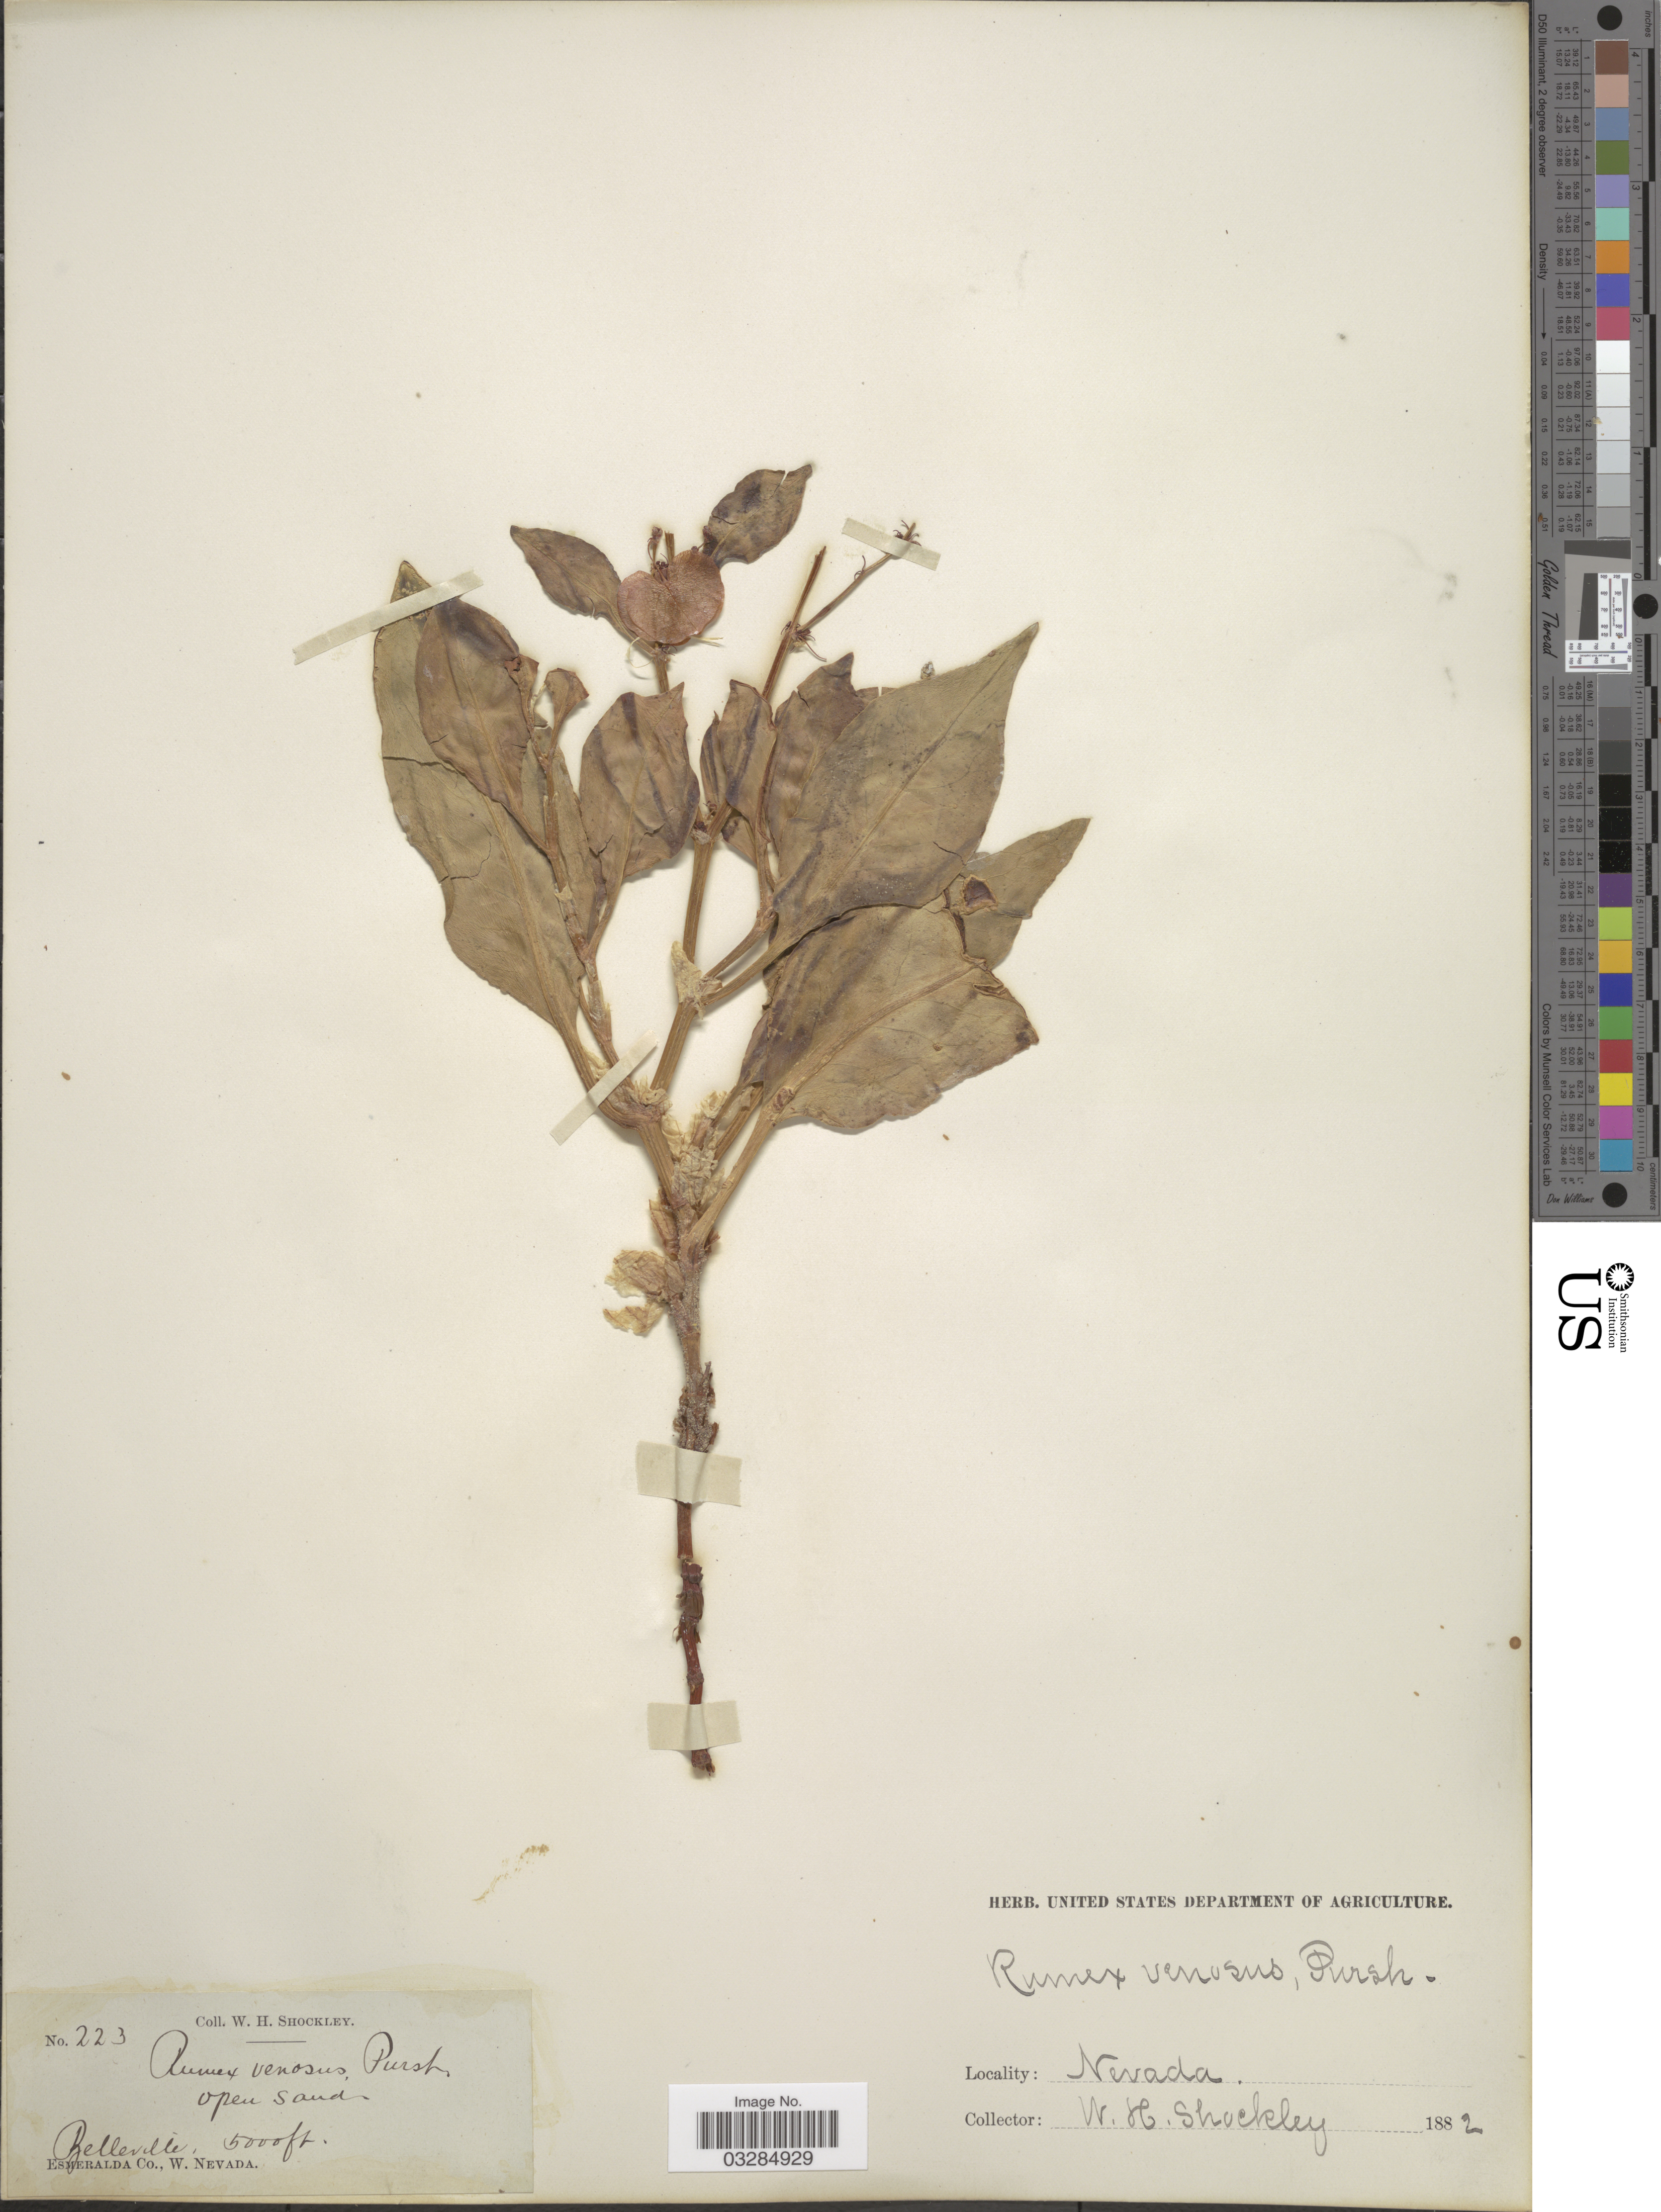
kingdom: Plantae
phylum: Tracheophyta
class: Magnoliopsida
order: Caryophyllales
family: Polygonaceae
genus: Rumex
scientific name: Rumex venosus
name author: Pursh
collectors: W. Shockley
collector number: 223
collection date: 1882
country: United States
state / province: Nevada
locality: Belleville. Esmeralda Co., W. Nevada.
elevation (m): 1524